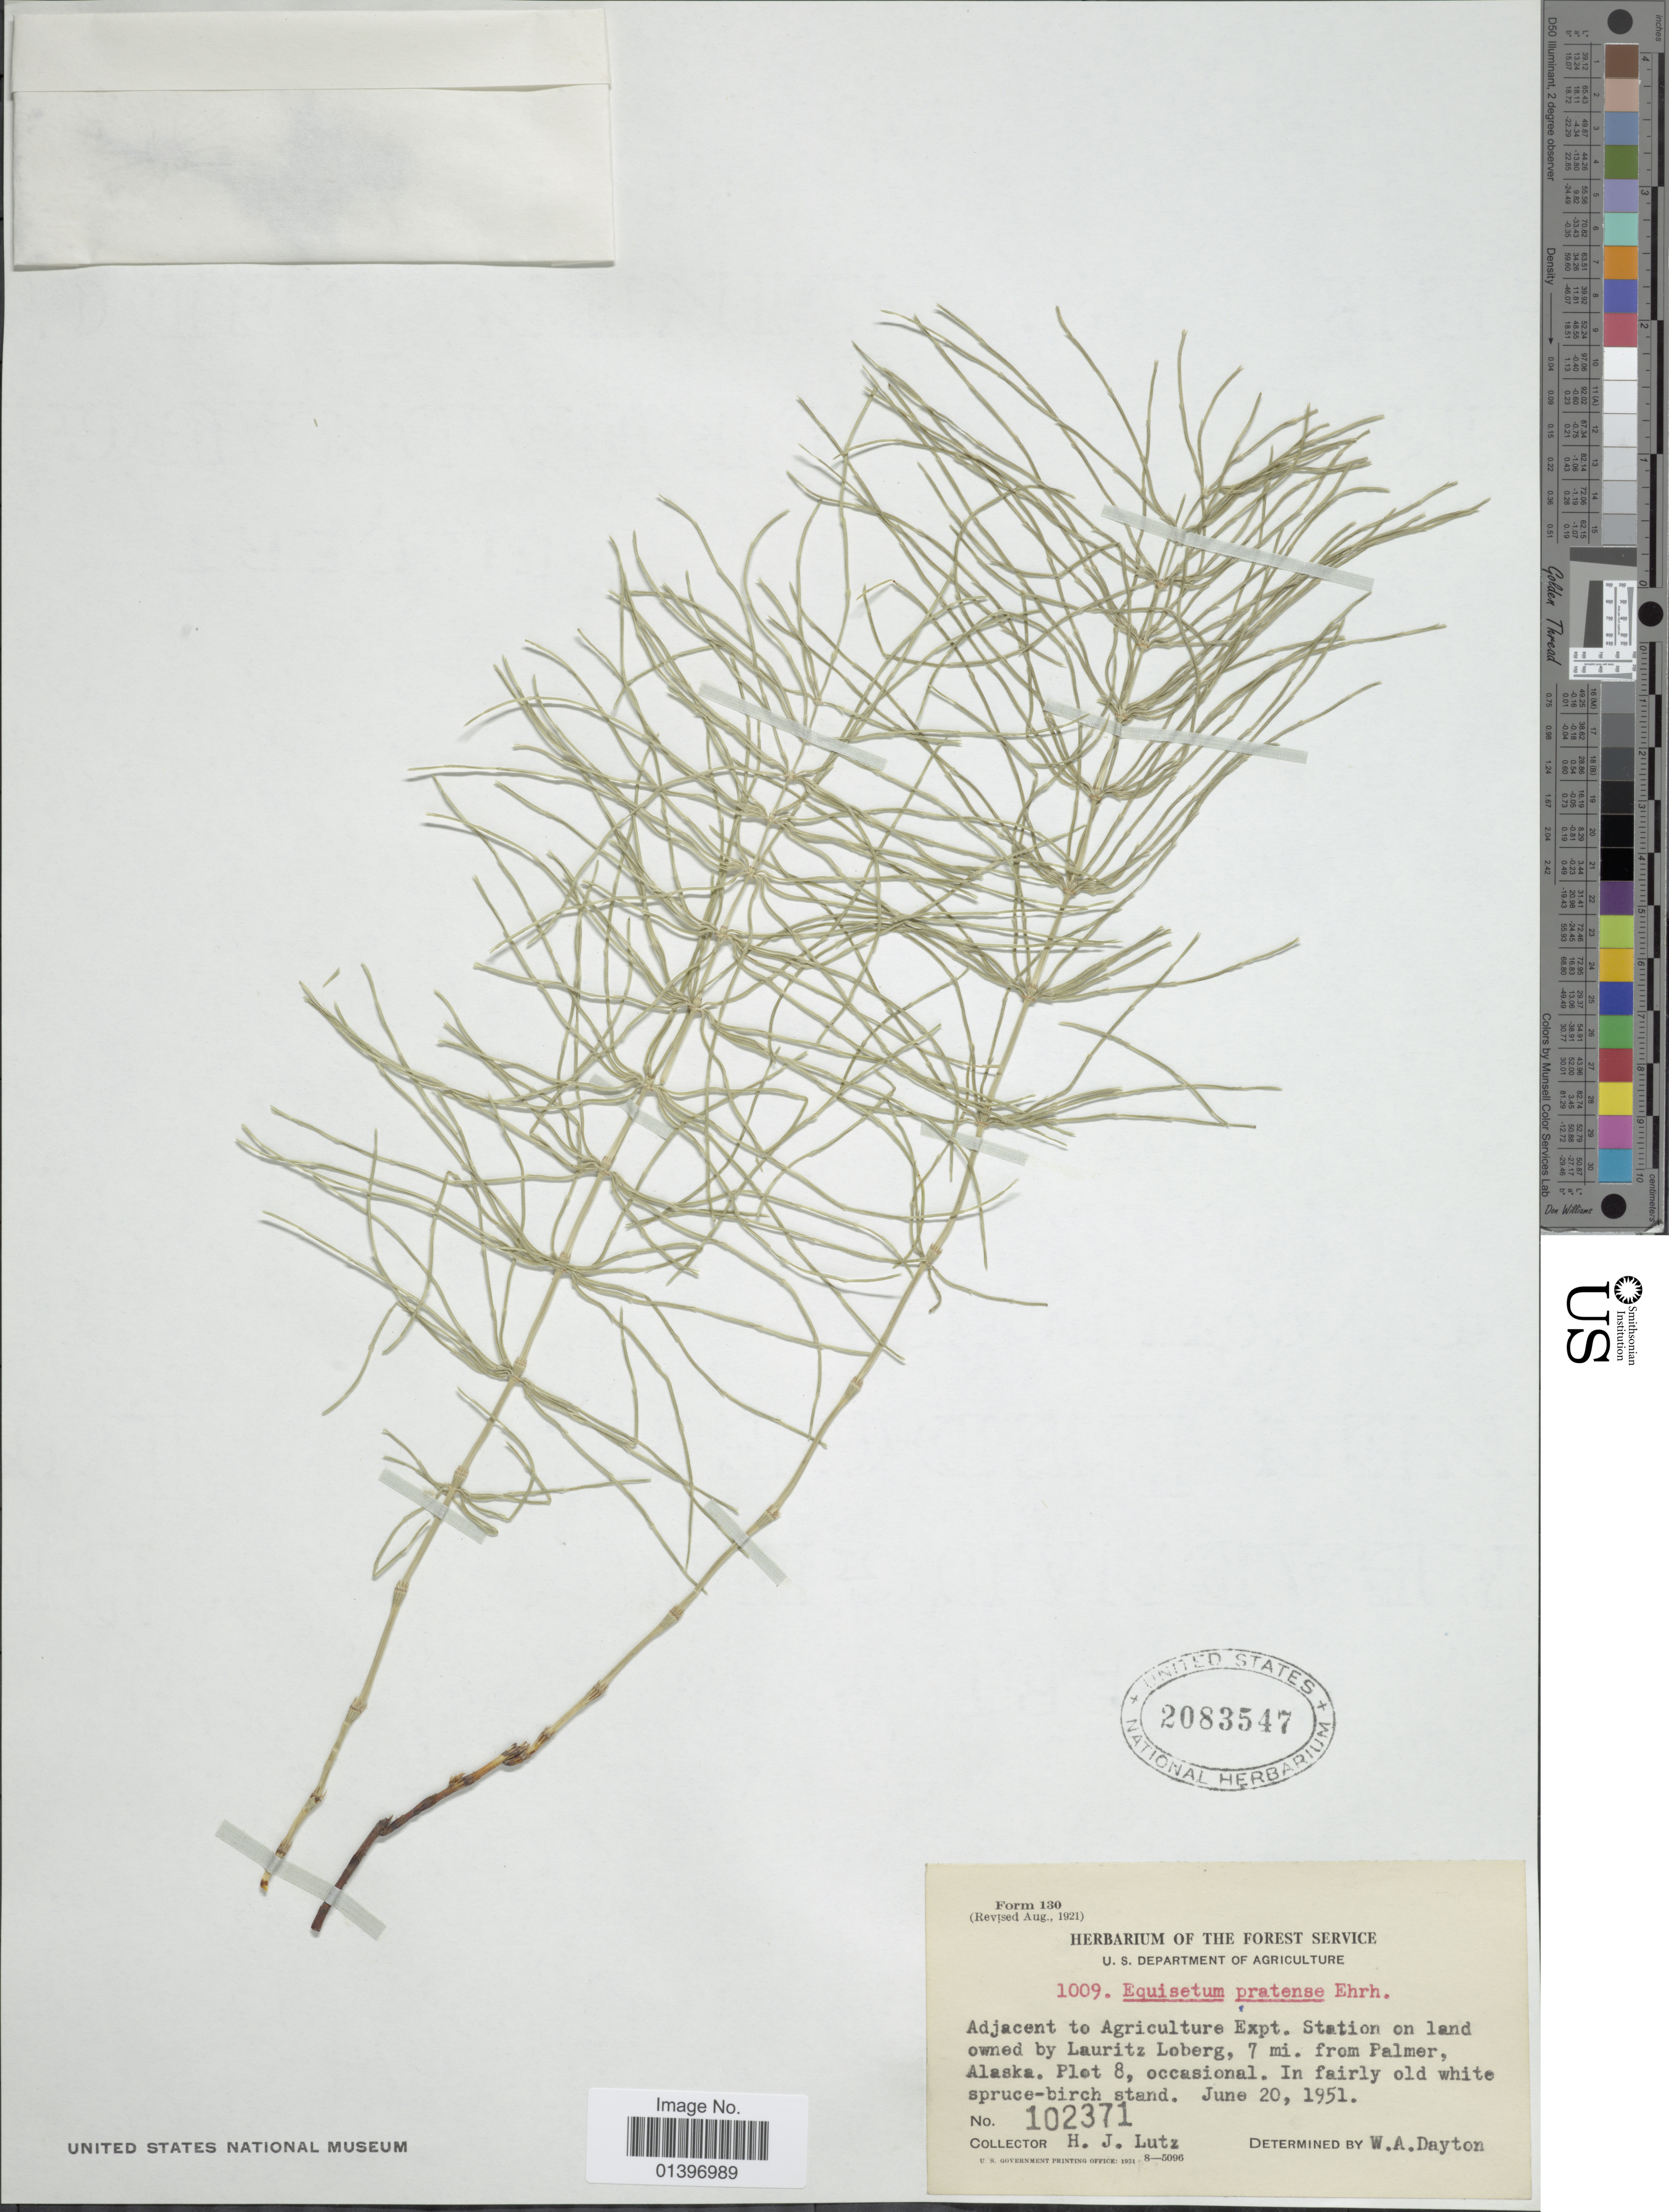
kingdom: Plantae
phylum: Tracheophyta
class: Polypodiopsida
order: Equisetales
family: Equisetaceae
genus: Equisetum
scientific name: Equisetum pratense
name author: Ehrh.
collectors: H. J. Lutz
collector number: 102371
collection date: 1951-06-20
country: United States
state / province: Alaska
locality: Adjacent to Agriculture Expt. Station on land owned by Lauritz Loberg, 7mi. from Palmer, Alaska, plot 8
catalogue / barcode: US 2083547